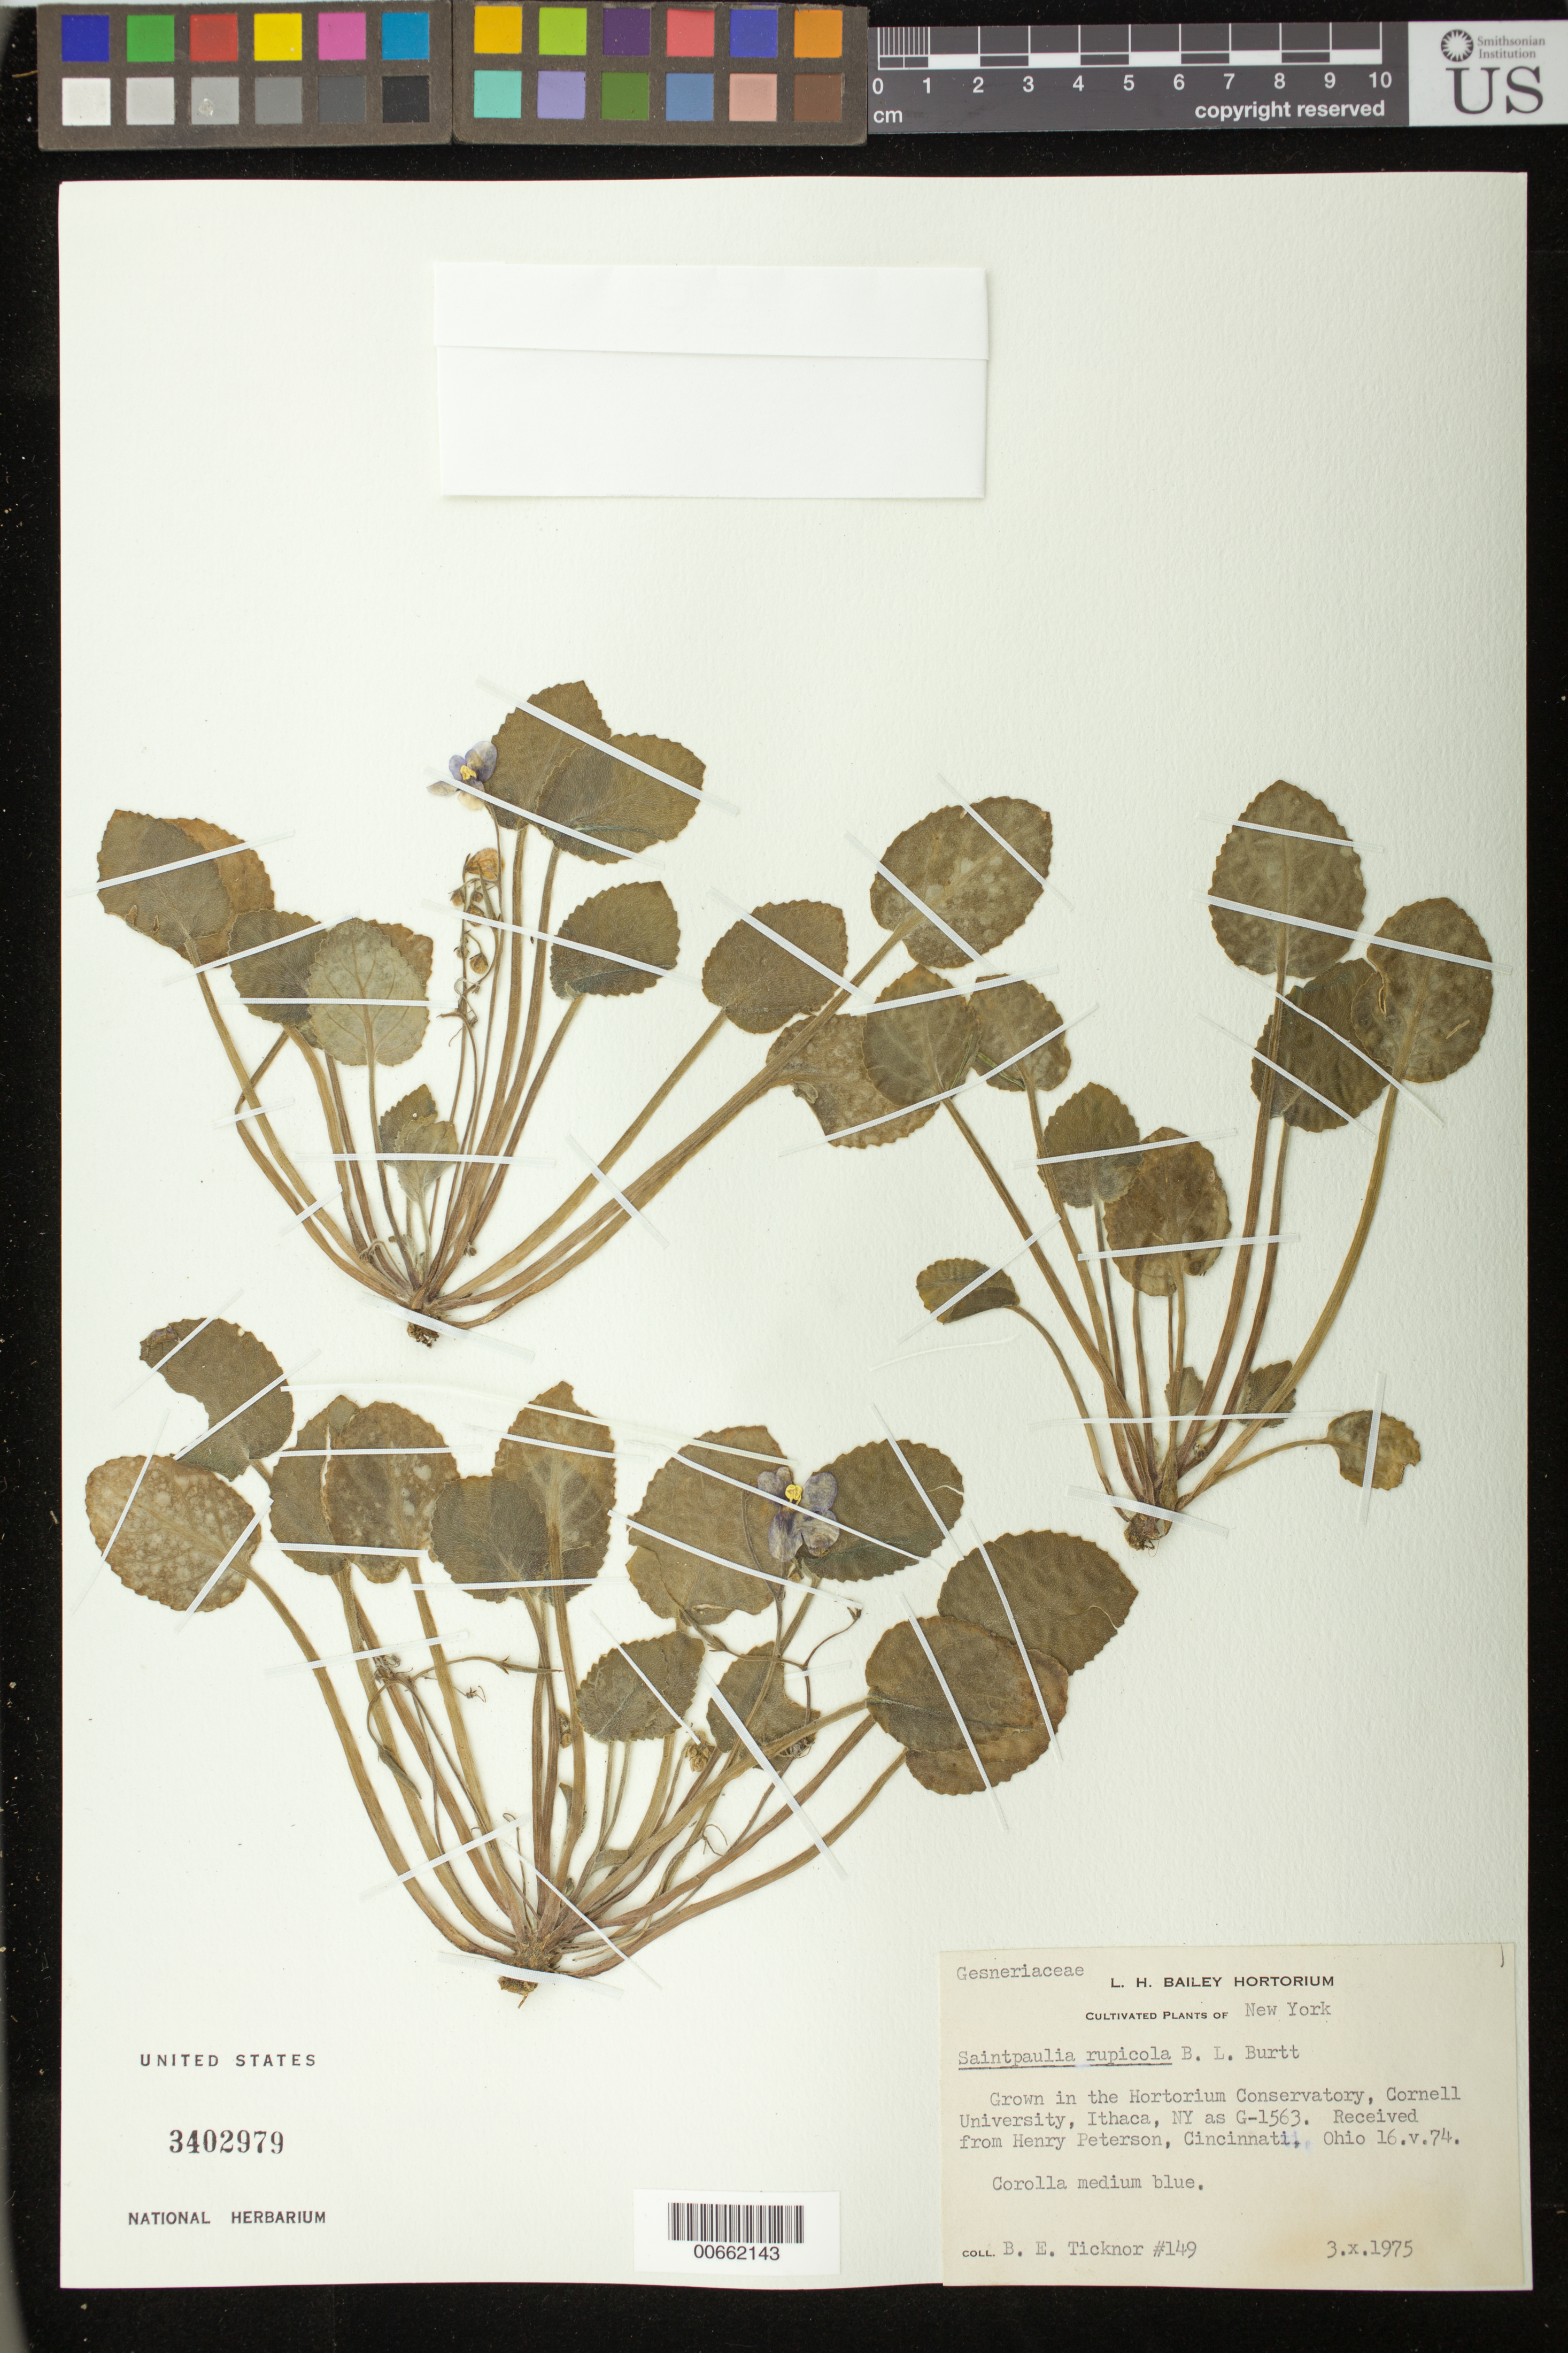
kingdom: Plantae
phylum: Tracheophyta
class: Magnoliopsida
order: Lamiales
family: Gesneriaceae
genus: Streptocarpus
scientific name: Streptocarpus ionanthus subsp. rupicola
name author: (B.L. Burtt) Christenh.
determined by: Skog, Laurence E.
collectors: B. Ticknor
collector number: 149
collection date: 1975-10-03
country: United States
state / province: New York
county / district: Tompkins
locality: Hortorium Conservatory, Cornell University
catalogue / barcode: US 3402979